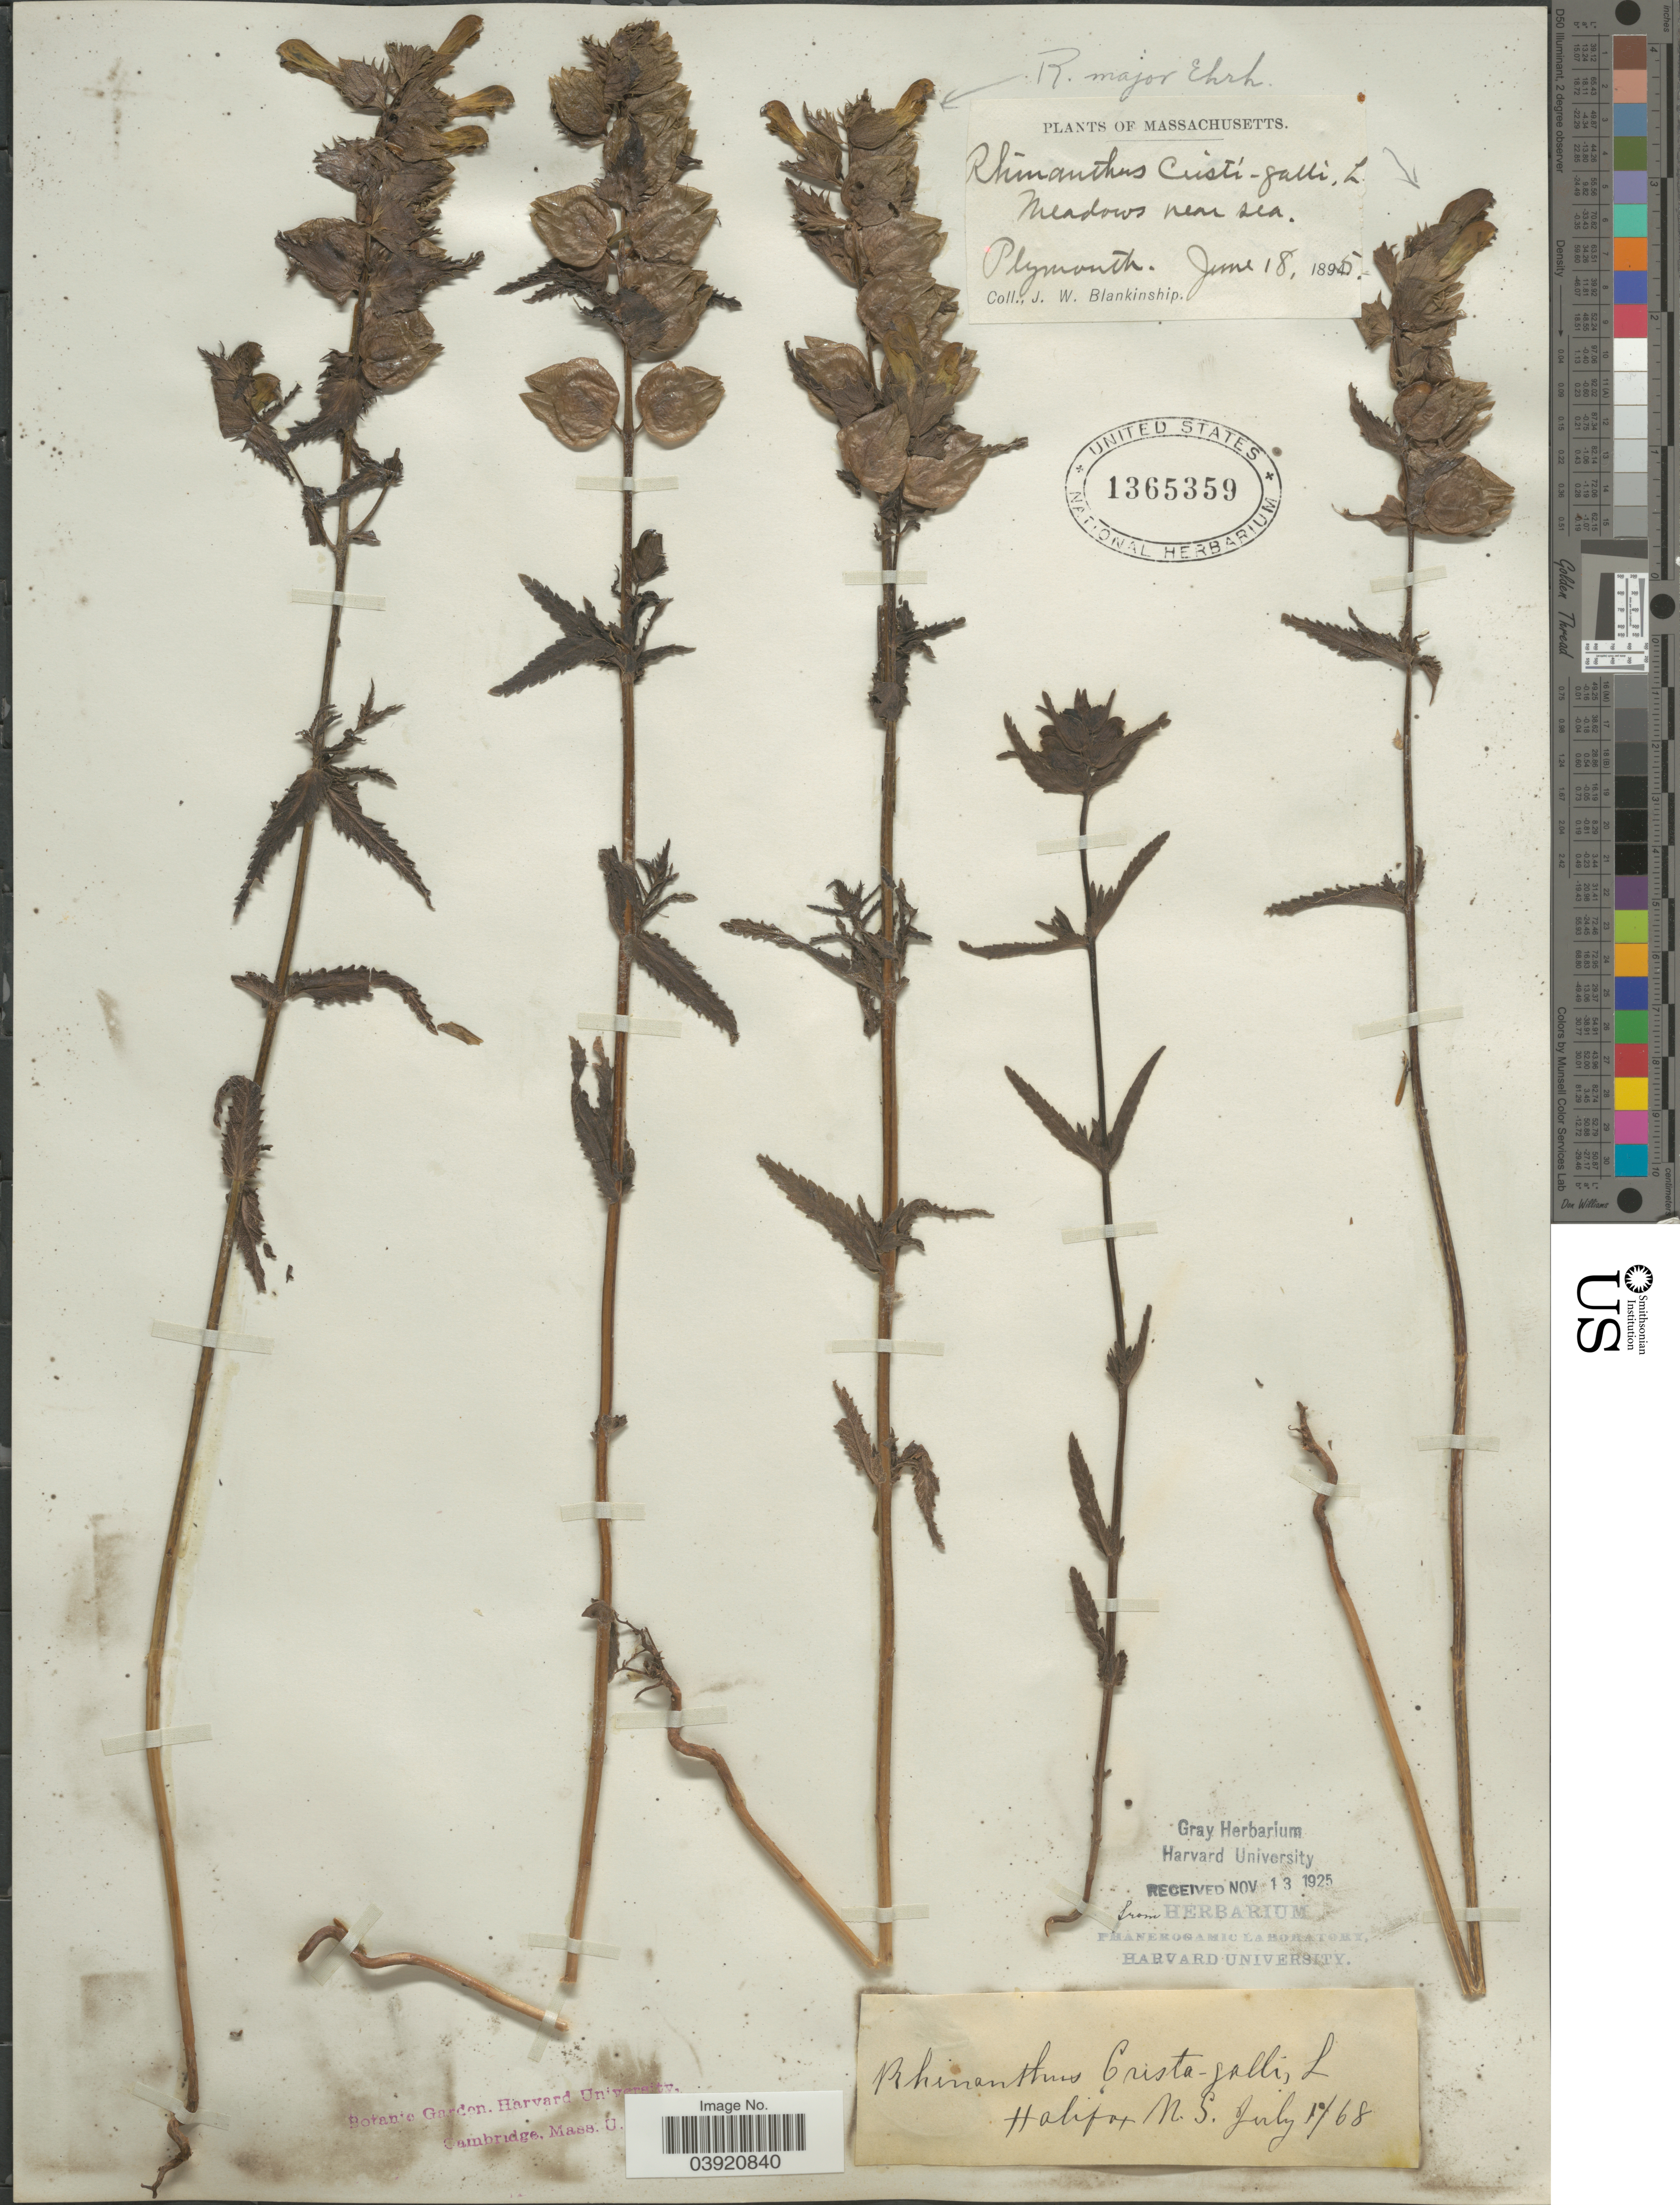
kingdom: Plantae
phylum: Tracheophyta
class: Magnoliopsida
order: Lamiales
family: Orobanchaceae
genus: Rhinanthus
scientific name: Rhinanthus crista-galli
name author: L.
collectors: J. W. Blankinship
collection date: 1895-06-18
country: United States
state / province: Massachusetts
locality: Meadows near sea. Plymouth.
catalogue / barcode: US 1365359